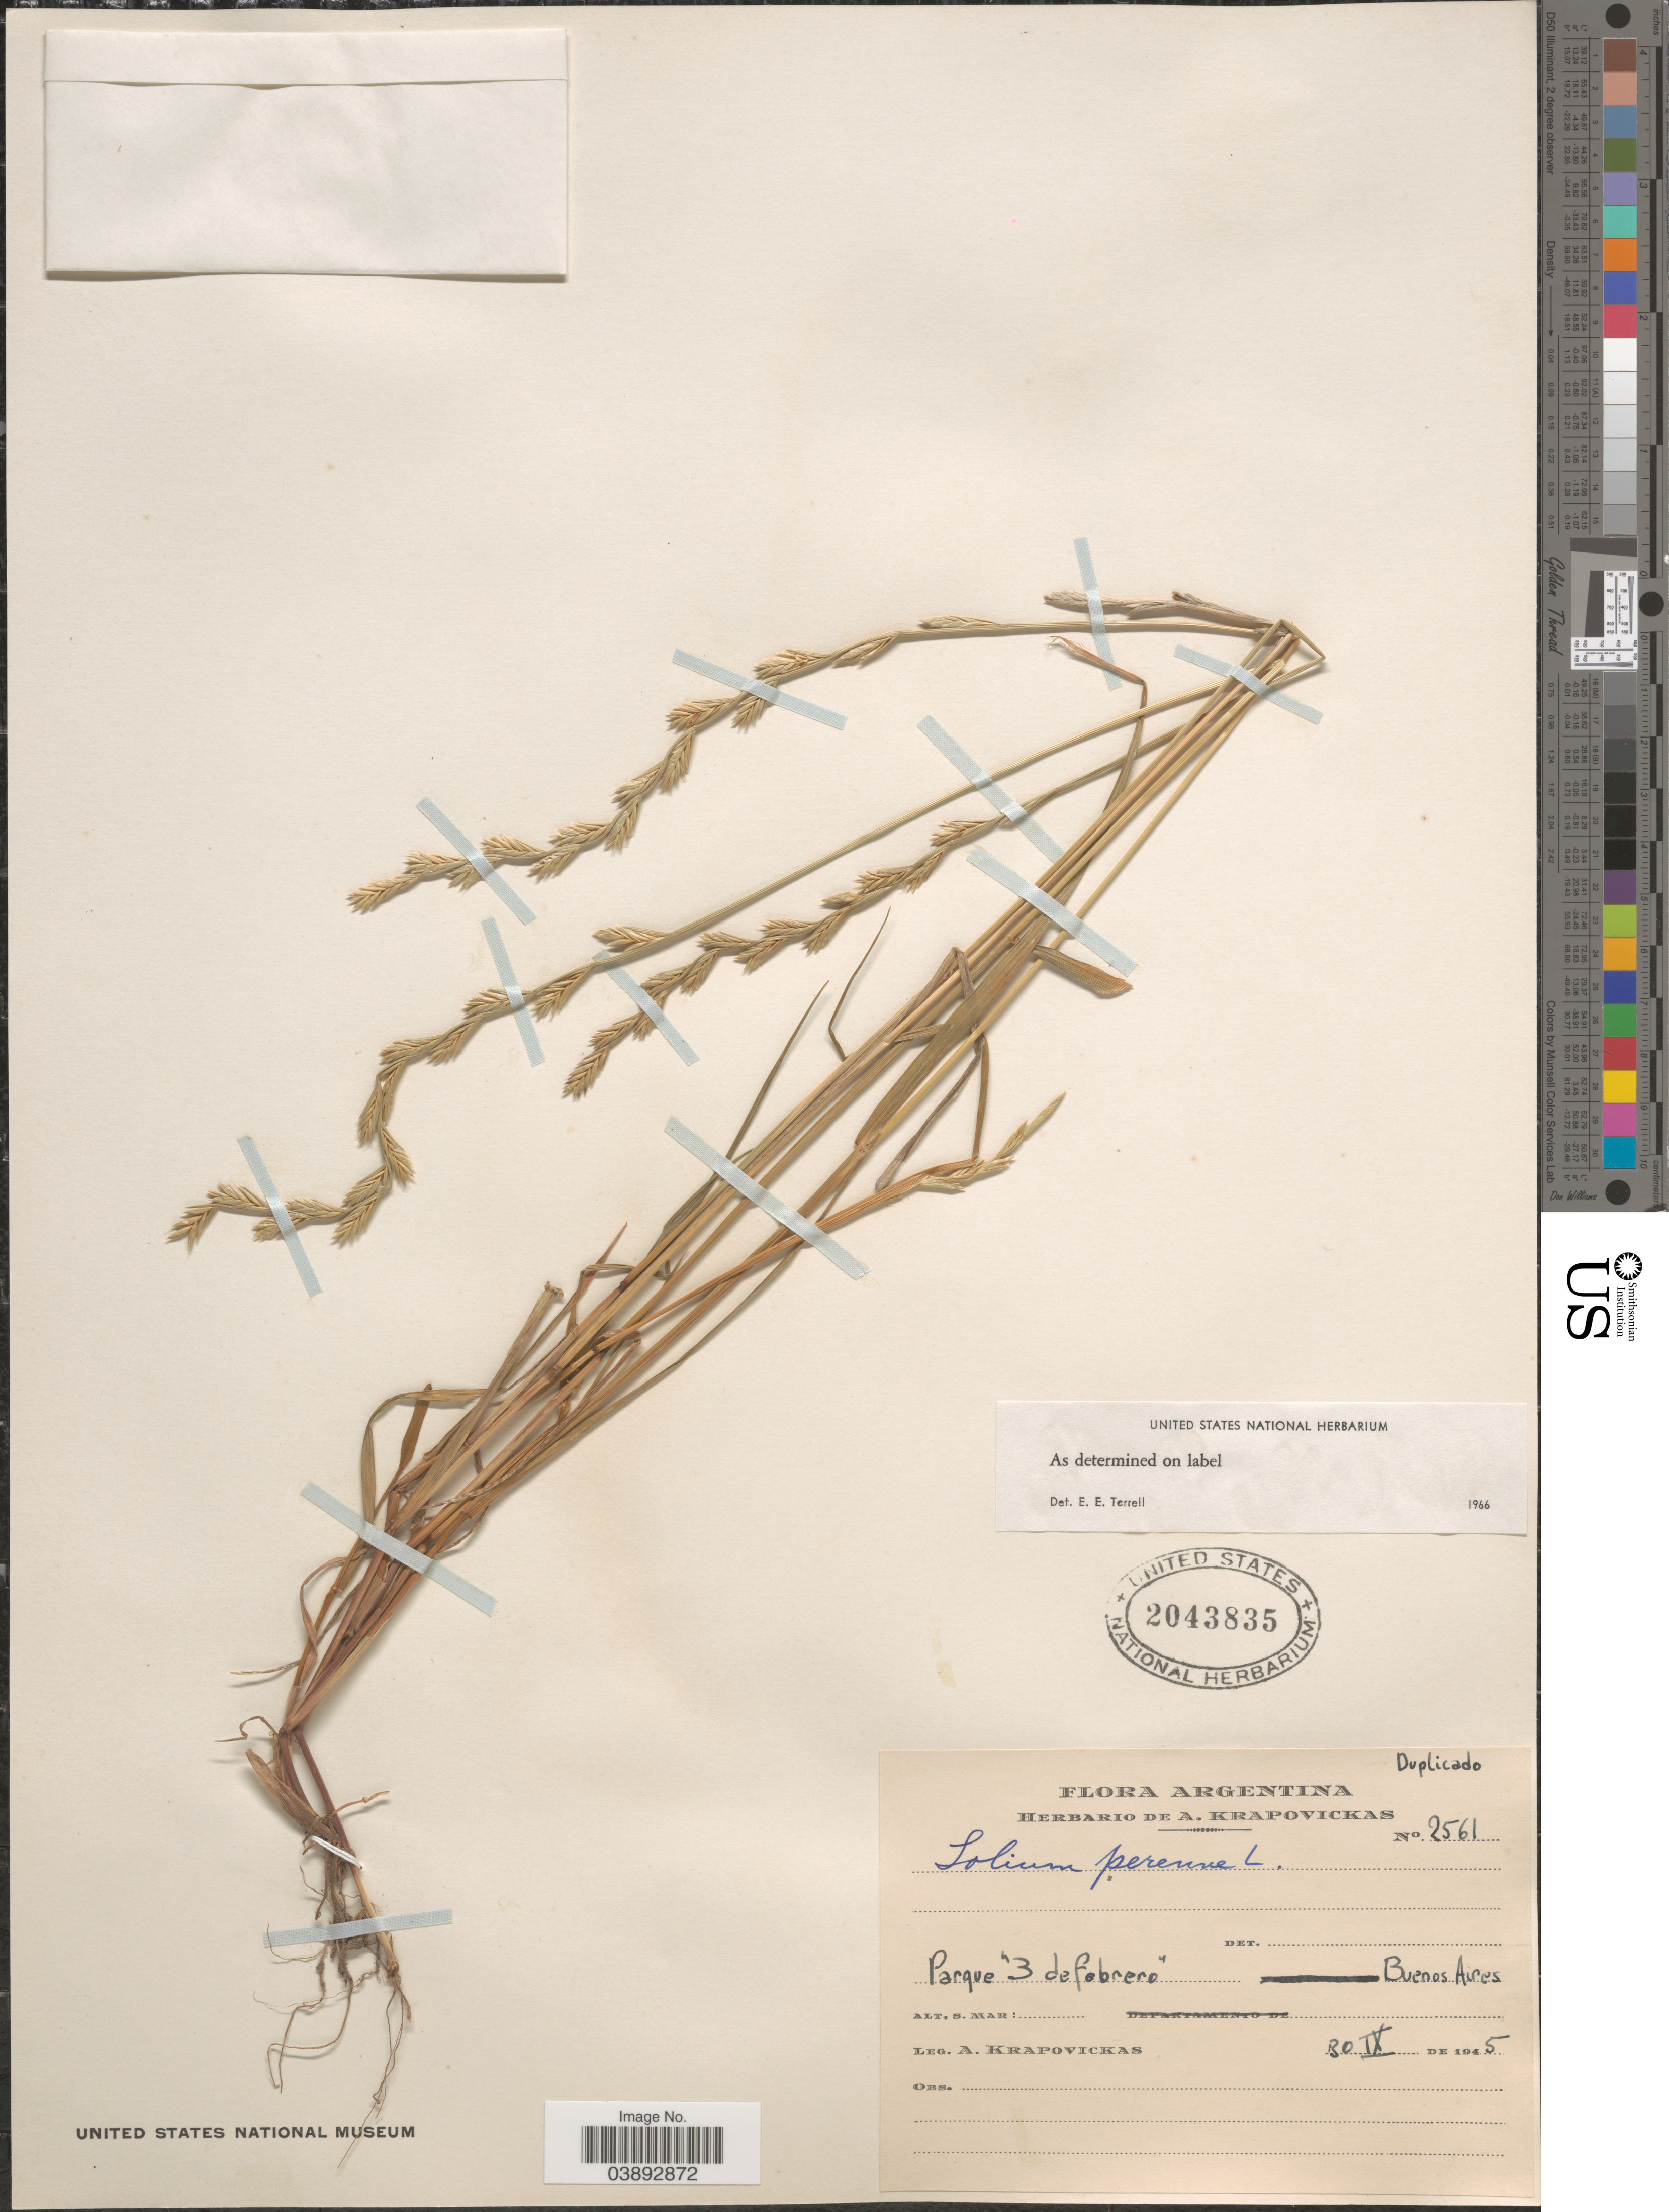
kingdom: Plantae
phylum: Tracheophyta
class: Liliopsida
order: Poales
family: Poaceae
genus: Lolium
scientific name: Lolium perenne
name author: L.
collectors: A. Krapovickas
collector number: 2561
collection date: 1945-09-30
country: Argentina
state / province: Buenos Aires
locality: Parque "3 de febrero".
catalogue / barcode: US 2043835